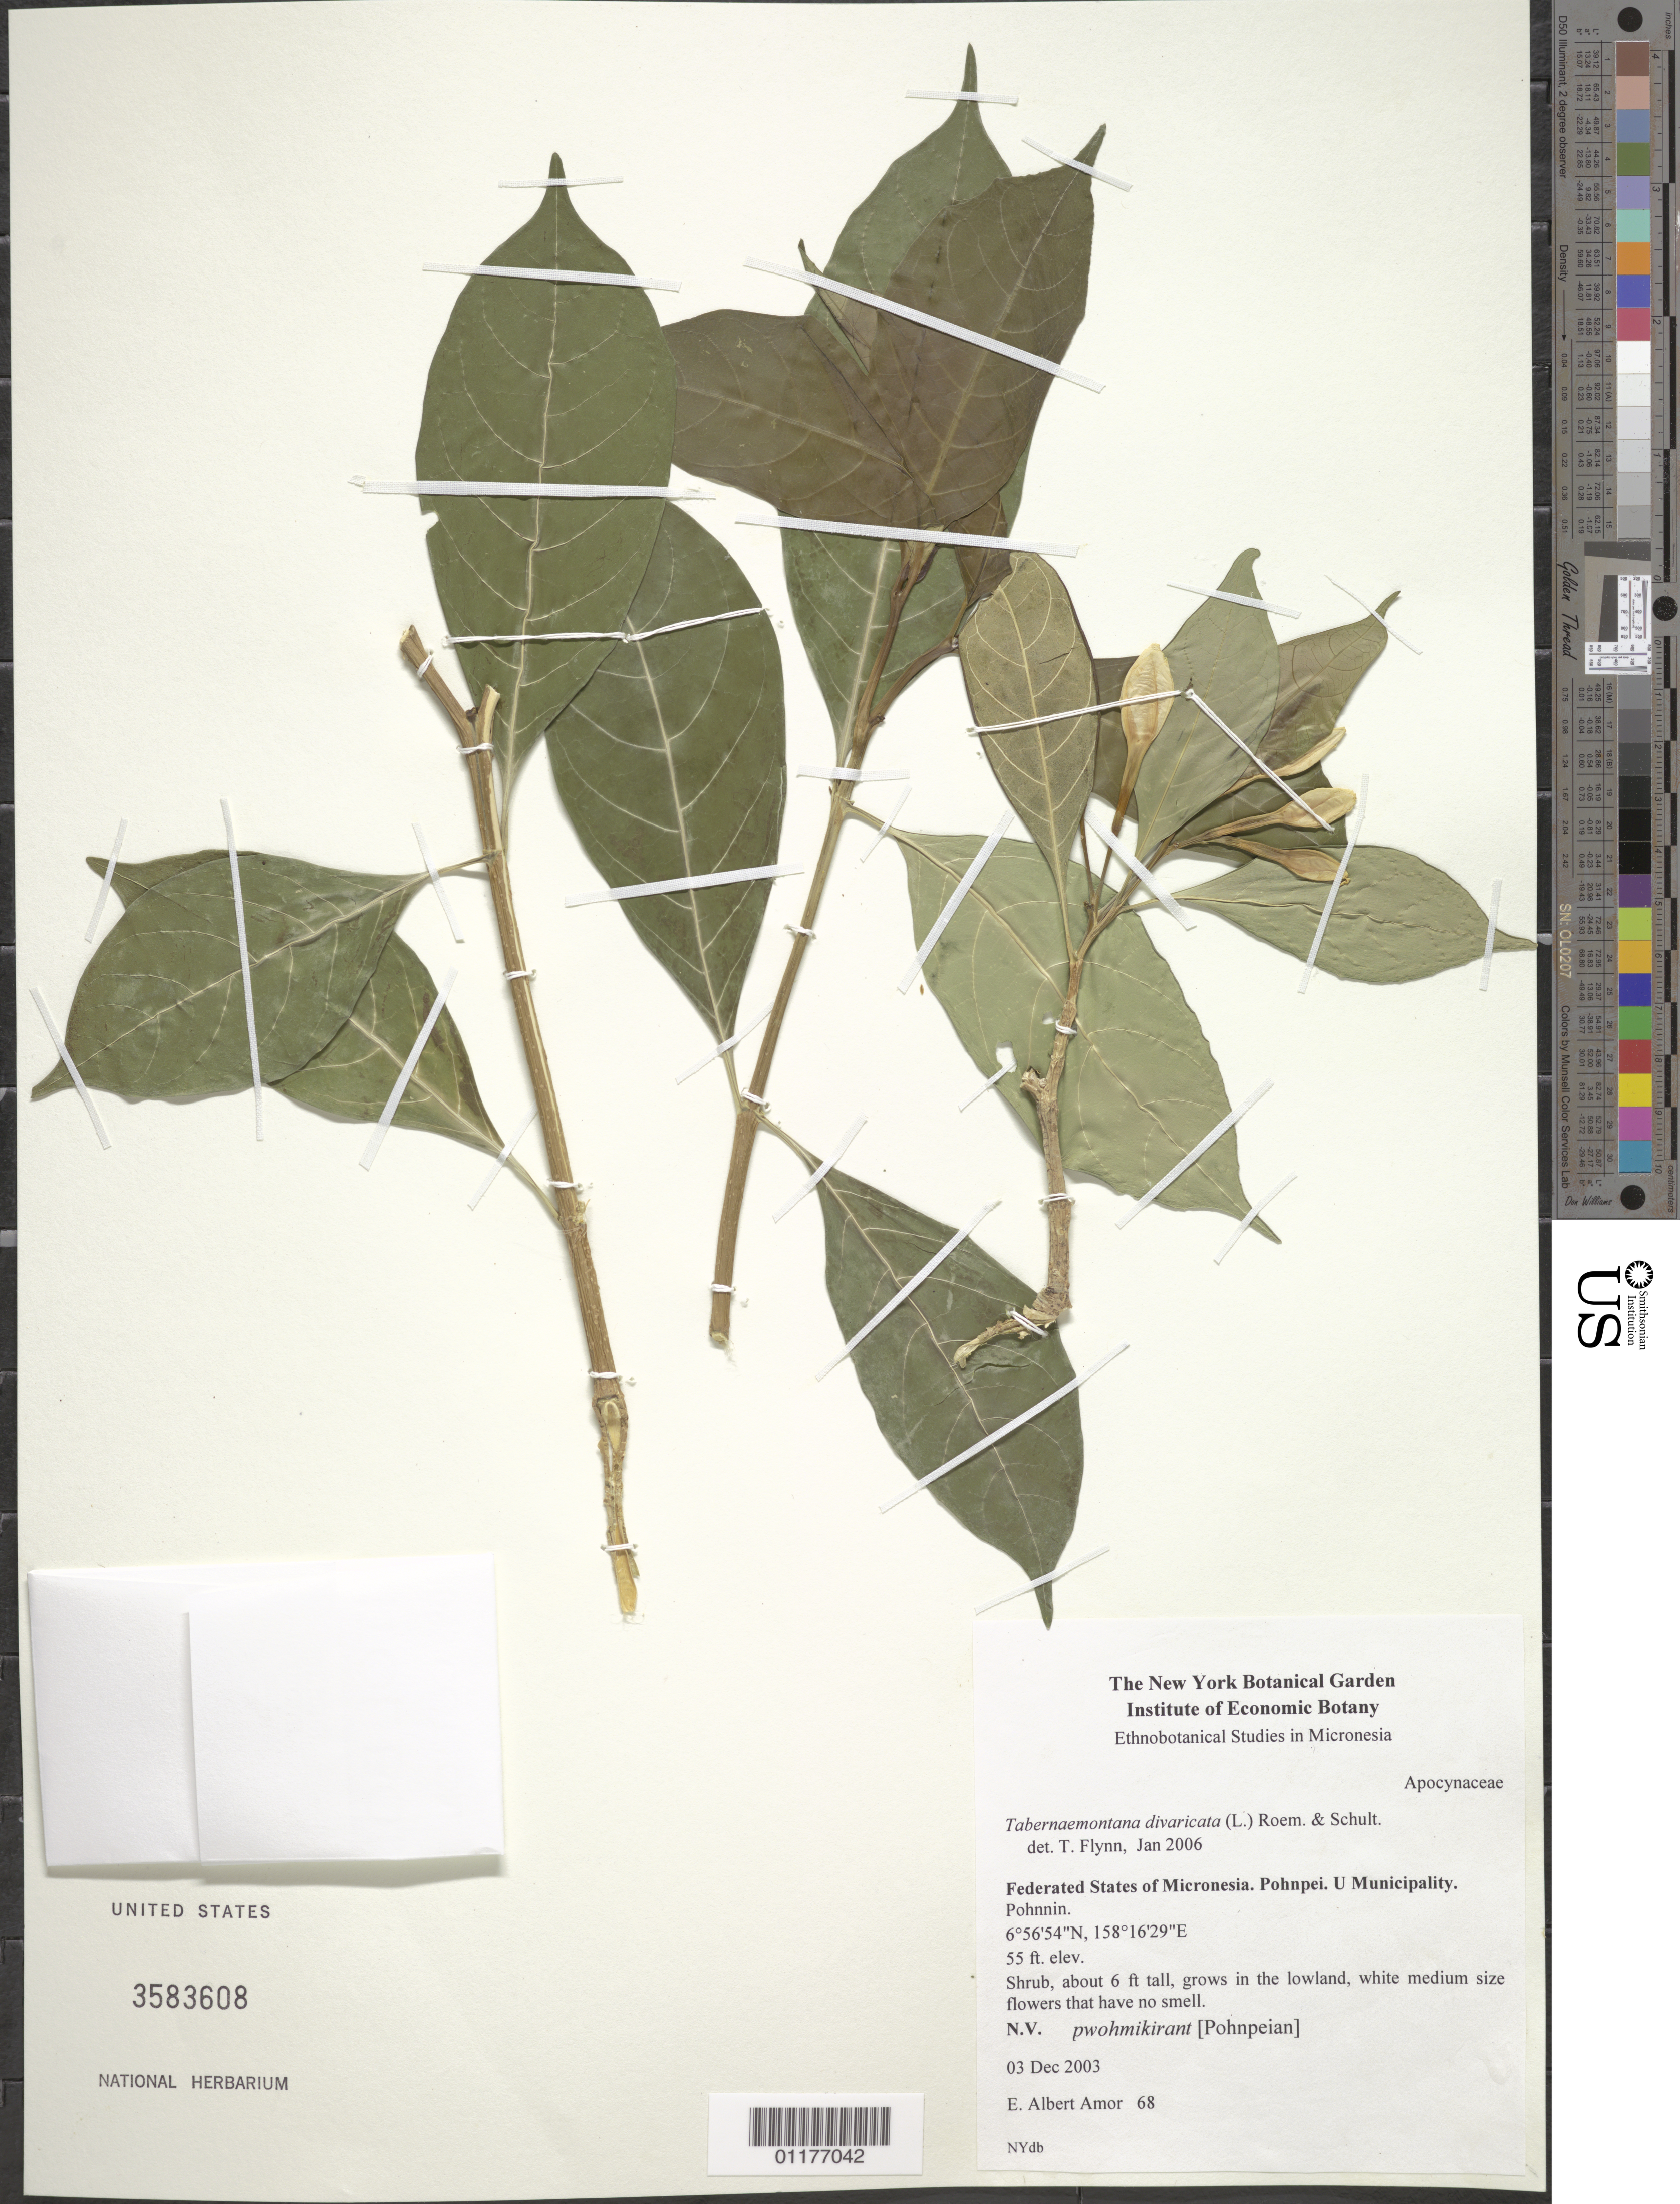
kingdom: Plantae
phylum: Tracheophyta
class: Magnoliopsida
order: Gentianales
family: Apocynaceae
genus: Tabernaemontana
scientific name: Tabernaemontana divaricata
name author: (L.) R. Br. ex Roem. & Schult.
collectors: E. A. Amor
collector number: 68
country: Micronesia, Federated States of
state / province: Pohnpei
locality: Pohnnin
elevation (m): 17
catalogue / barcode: US 3583608